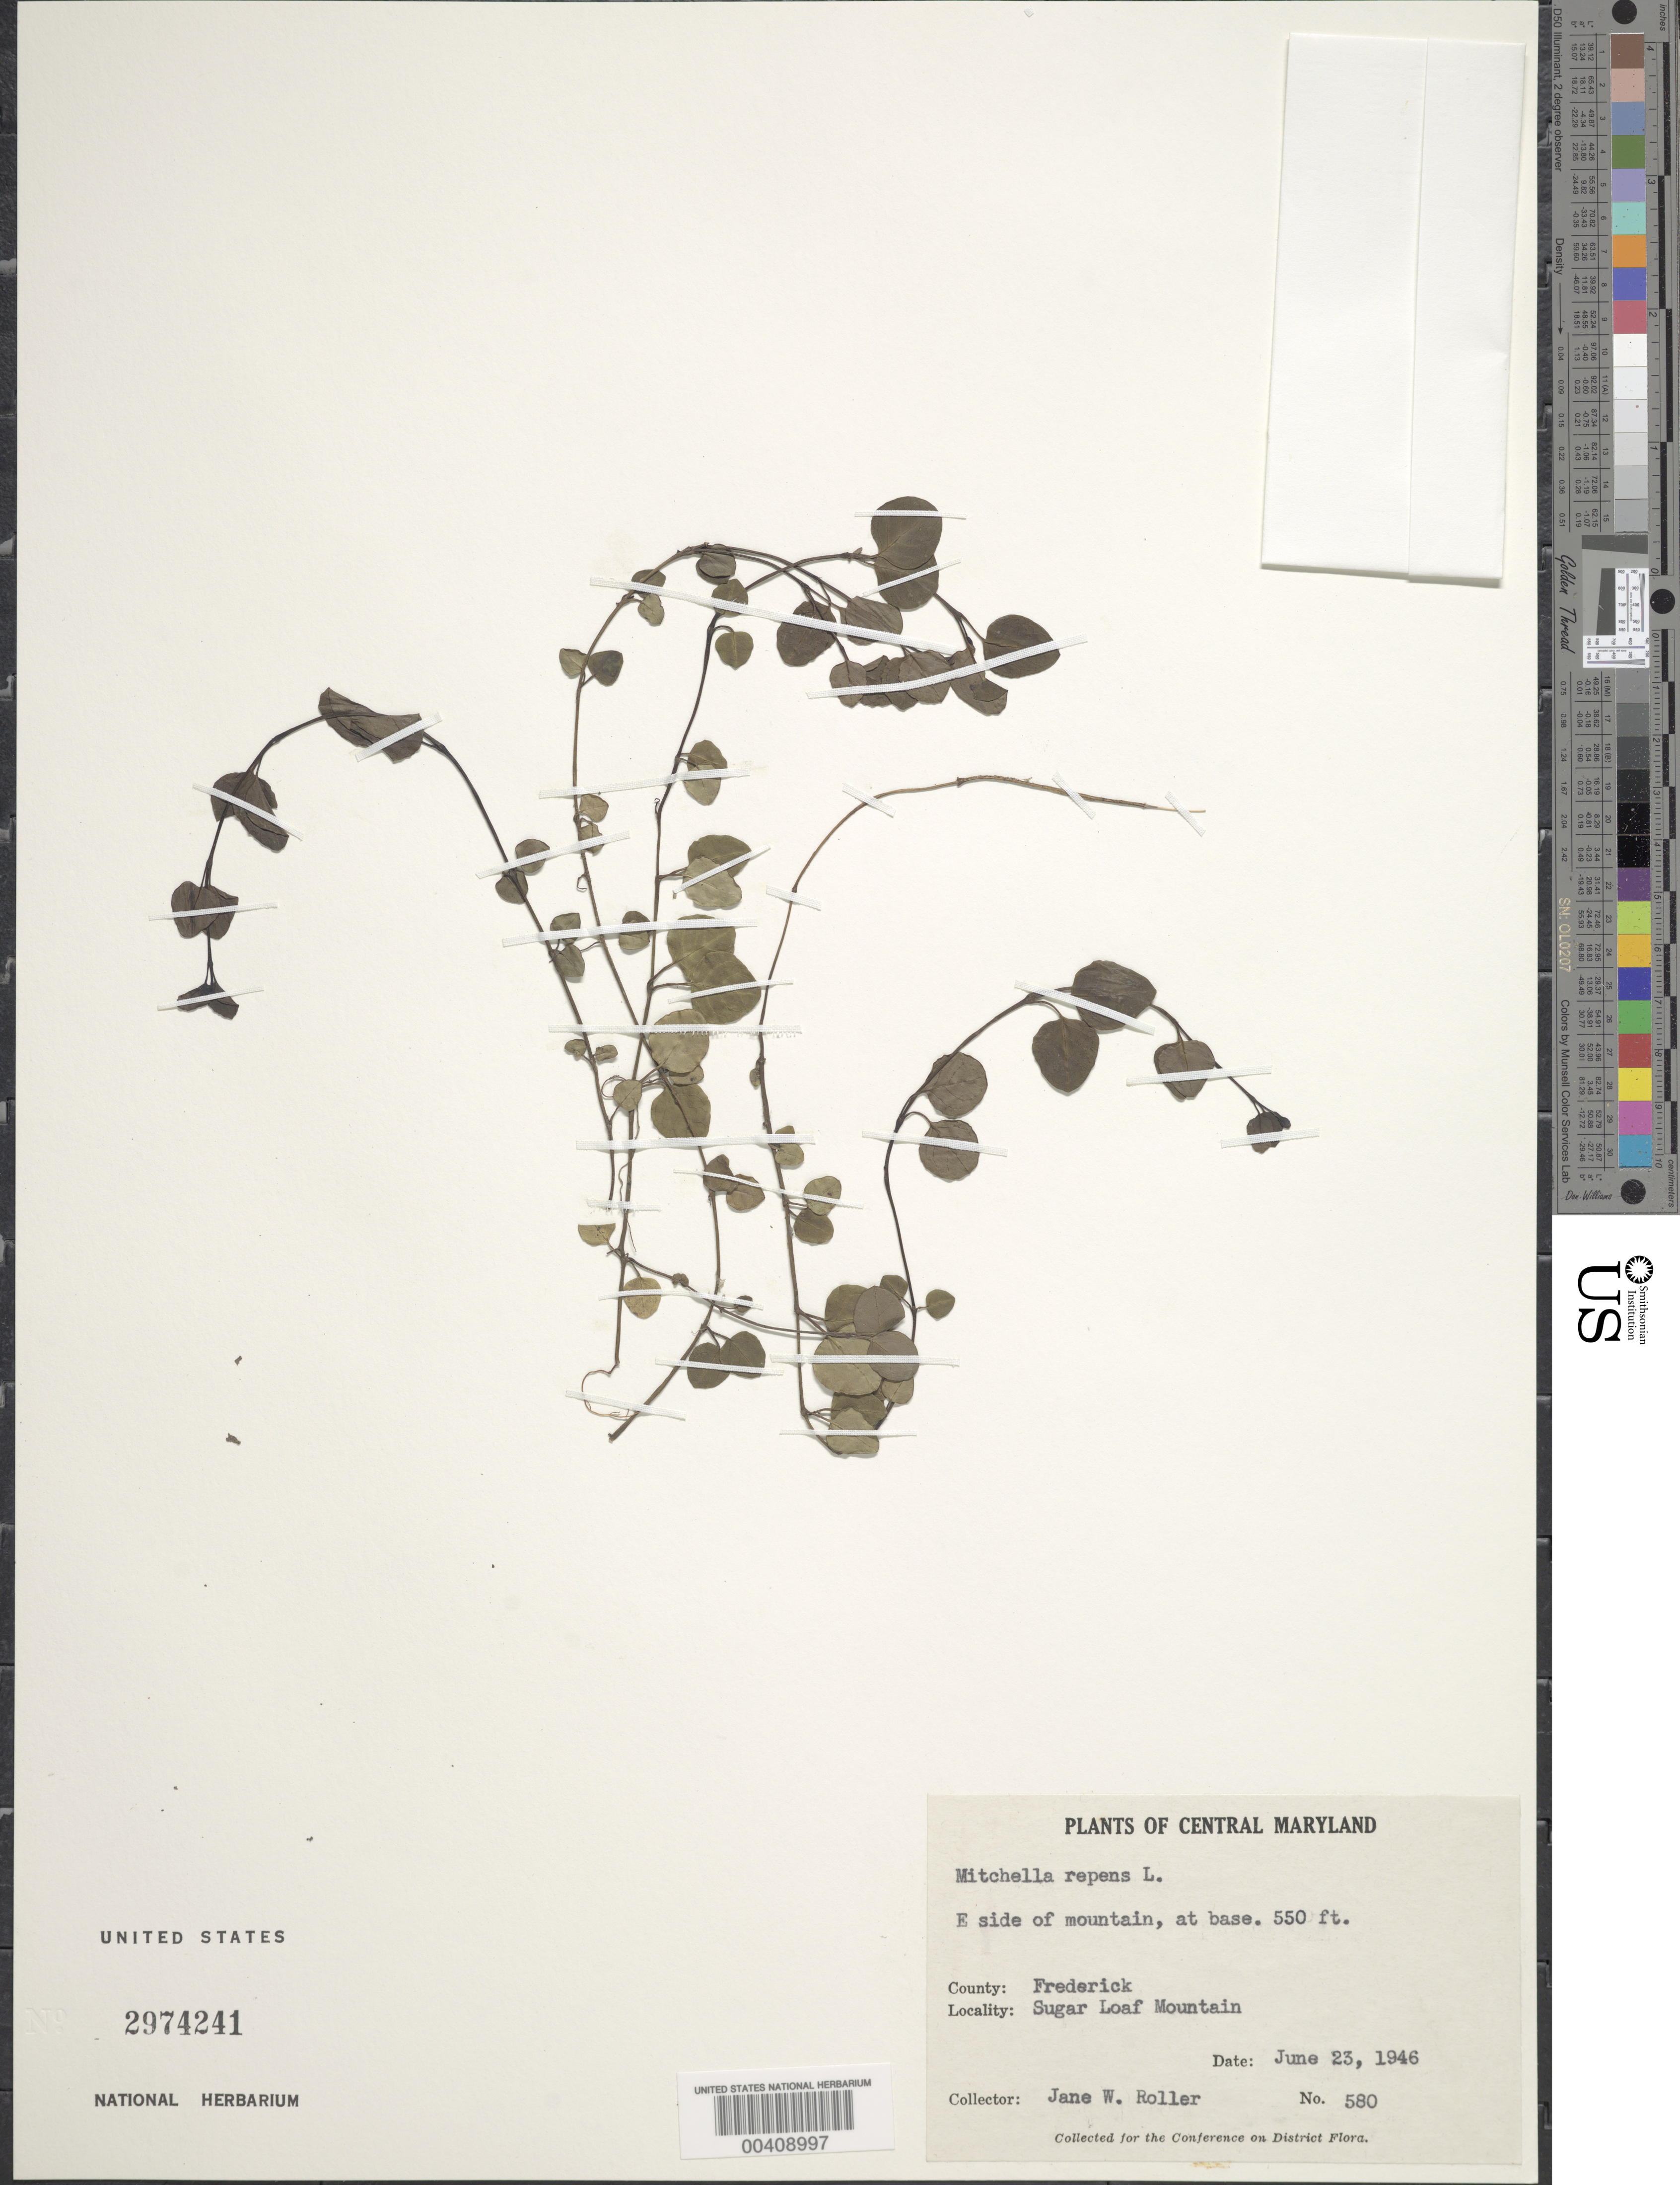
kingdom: Plantae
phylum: Tracheophyta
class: Magnoliopsida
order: Gentianales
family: Rubiaceae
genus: Mitchella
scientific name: Mitchella repens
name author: L.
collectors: J. W. Roller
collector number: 580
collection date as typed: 23 Jun 1946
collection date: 1946-06-23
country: United States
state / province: Maryland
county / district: Frederick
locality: Sugar Loaf Mt.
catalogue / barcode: US 2974241